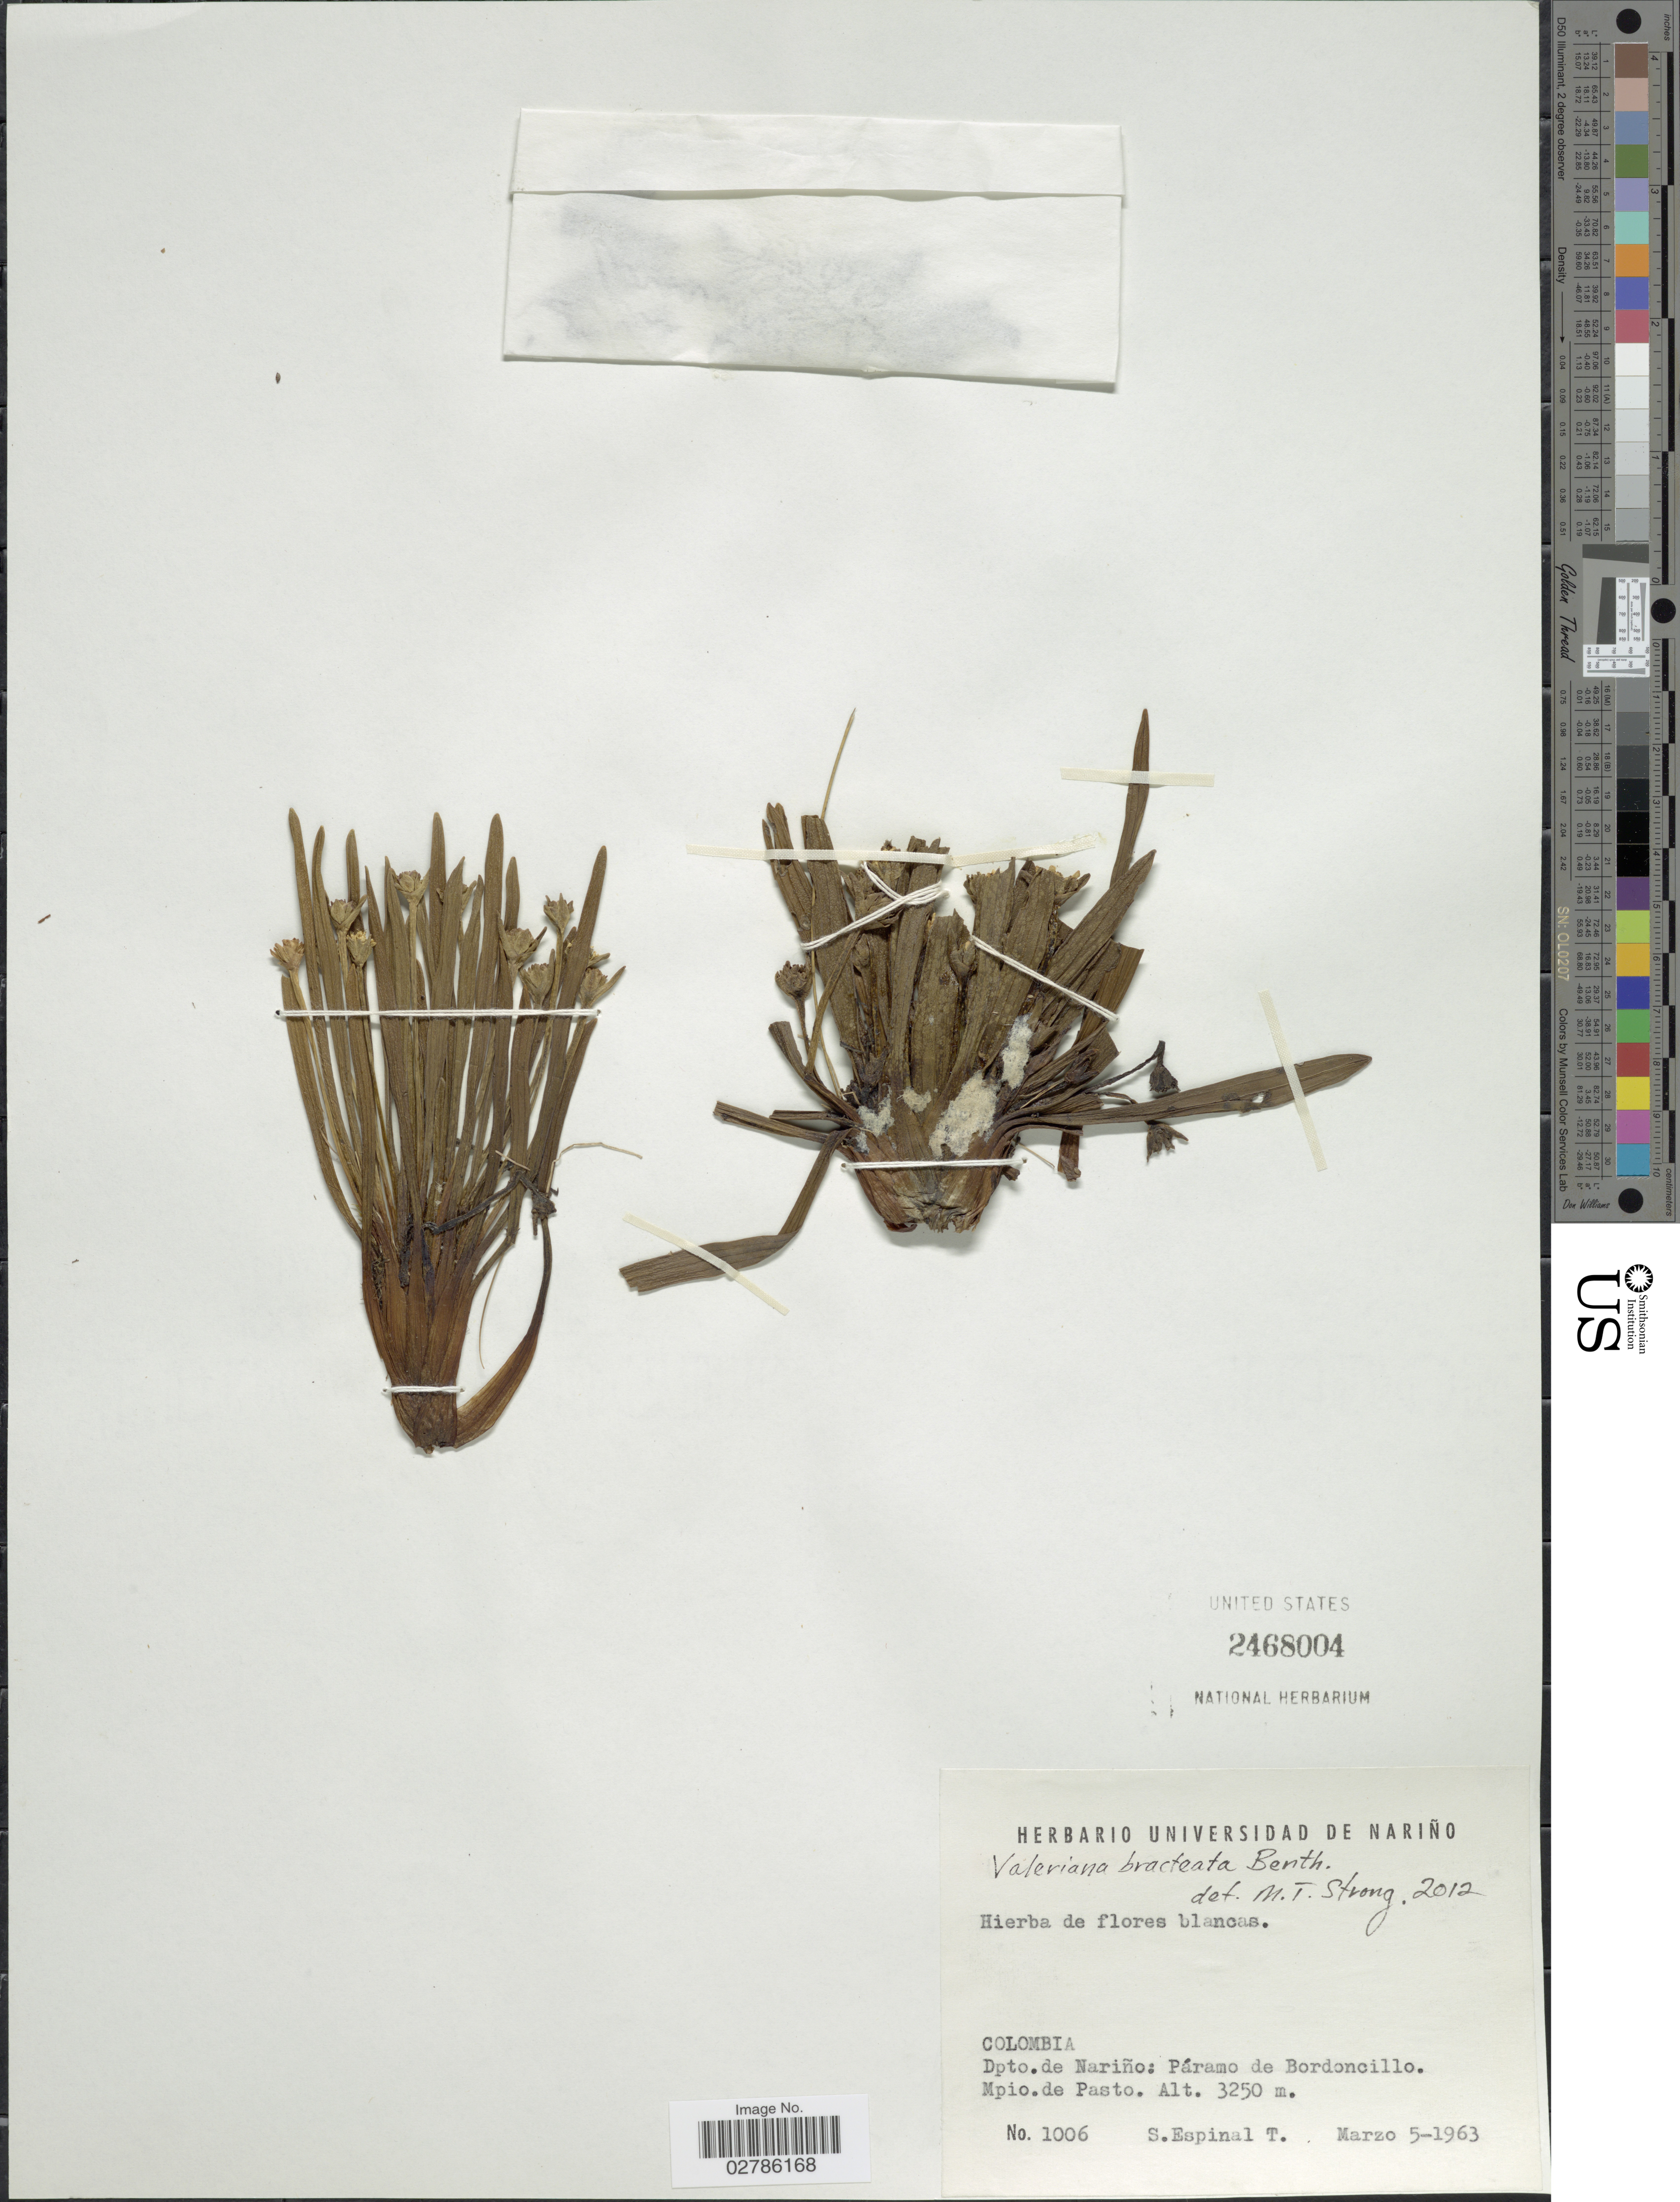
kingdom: Plantae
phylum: Tracheophyta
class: Magnoliopsida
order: Dipsacales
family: Caprifoliaceae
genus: Phyllactis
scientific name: Phyllactis bracteata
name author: (Benth.) Wedd.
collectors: S. T. Espinal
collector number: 1006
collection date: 1963-03-05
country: Colombia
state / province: Nariño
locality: Dpto. de Nariño, Páramo de Bordoncillo, Mpio. de Pasto.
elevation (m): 3250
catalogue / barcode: US 2468004